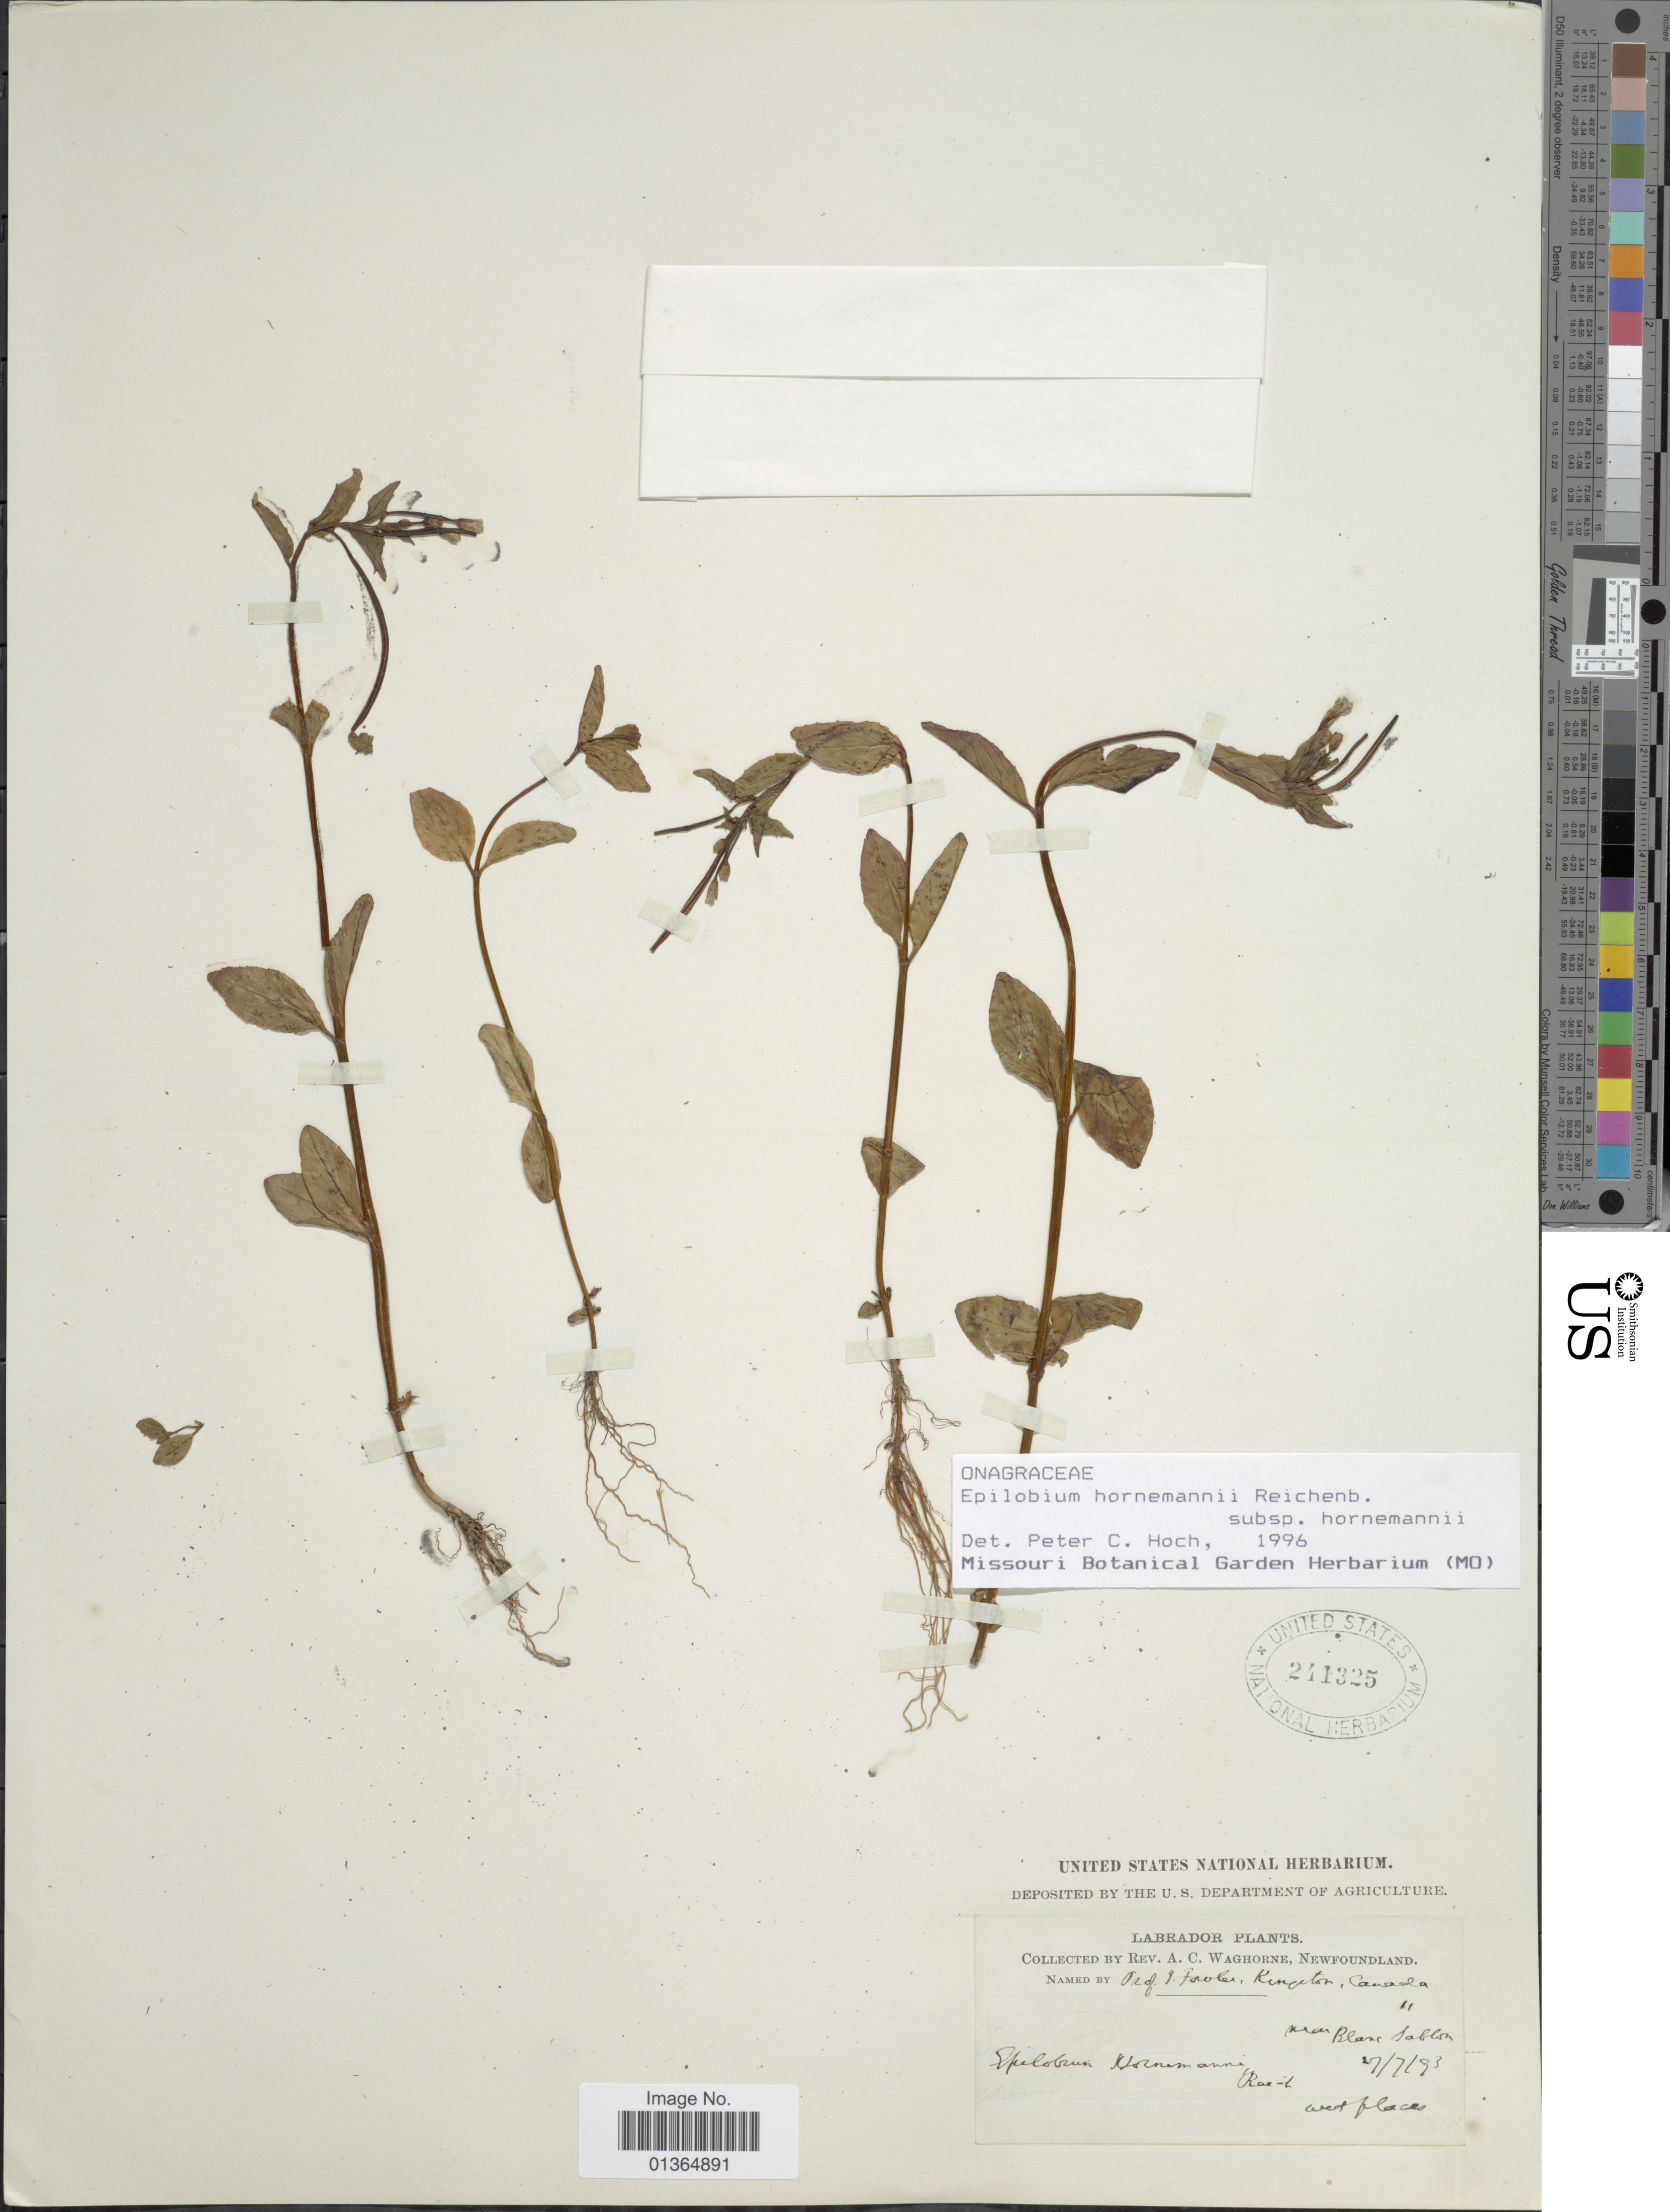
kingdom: Plantae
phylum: Tracheophyta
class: Magnoliopsida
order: Myrtales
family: Onagraceae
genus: Epilobium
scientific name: Epilobium hornemannii subsp. hornemannii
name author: Rchb.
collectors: A. Waghorne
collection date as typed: Transcribed d/m/y: 27/7/93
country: Canada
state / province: Newfoundland and Labrador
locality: Labrador. Near Blanc Sablon.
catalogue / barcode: US 241325